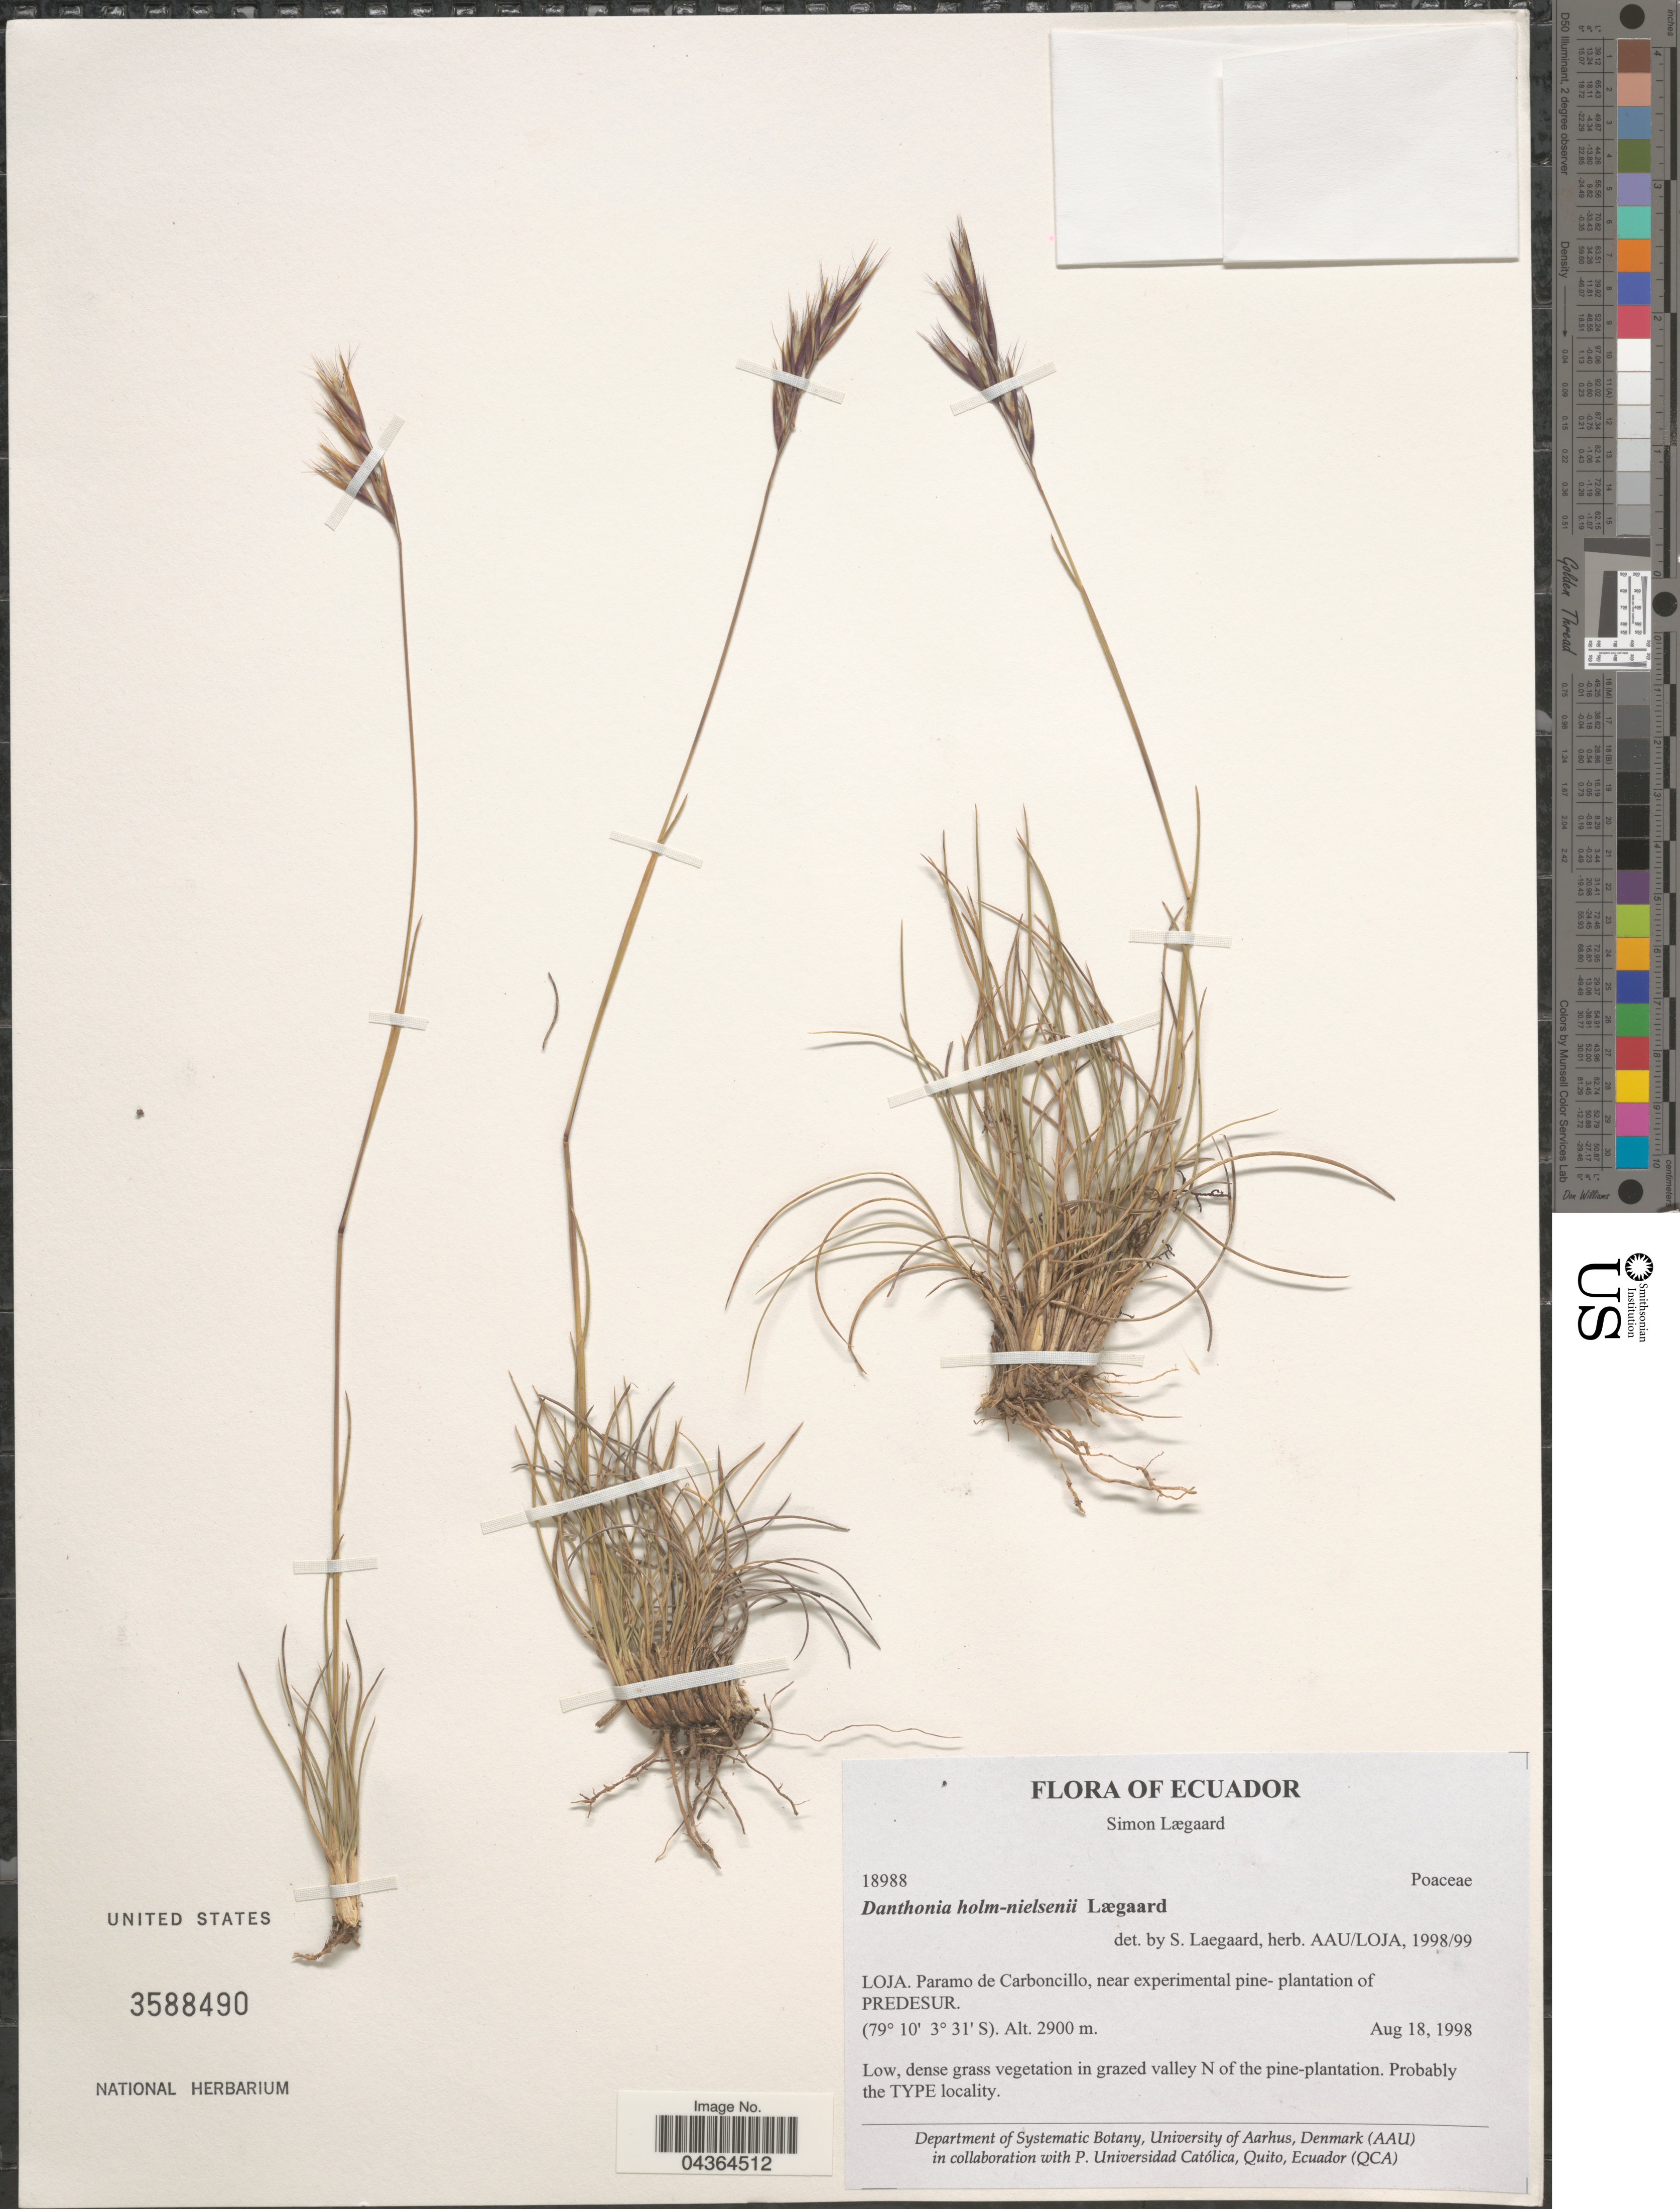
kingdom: Plantae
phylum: Tracheophyta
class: Liliopsida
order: Poales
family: Poaceae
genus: Danthonia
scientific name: Danthonia holm-nielsenii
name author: Lægaard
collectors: S. Lægaard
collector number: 18988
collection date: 1998-08-18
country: Ecuador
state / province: Loja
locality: Paramo de Carboncillo, near experimental pine- plantation of Predesur. In grazed valley N of the pine-plantation.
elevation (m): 2900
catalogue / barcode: US 3588490